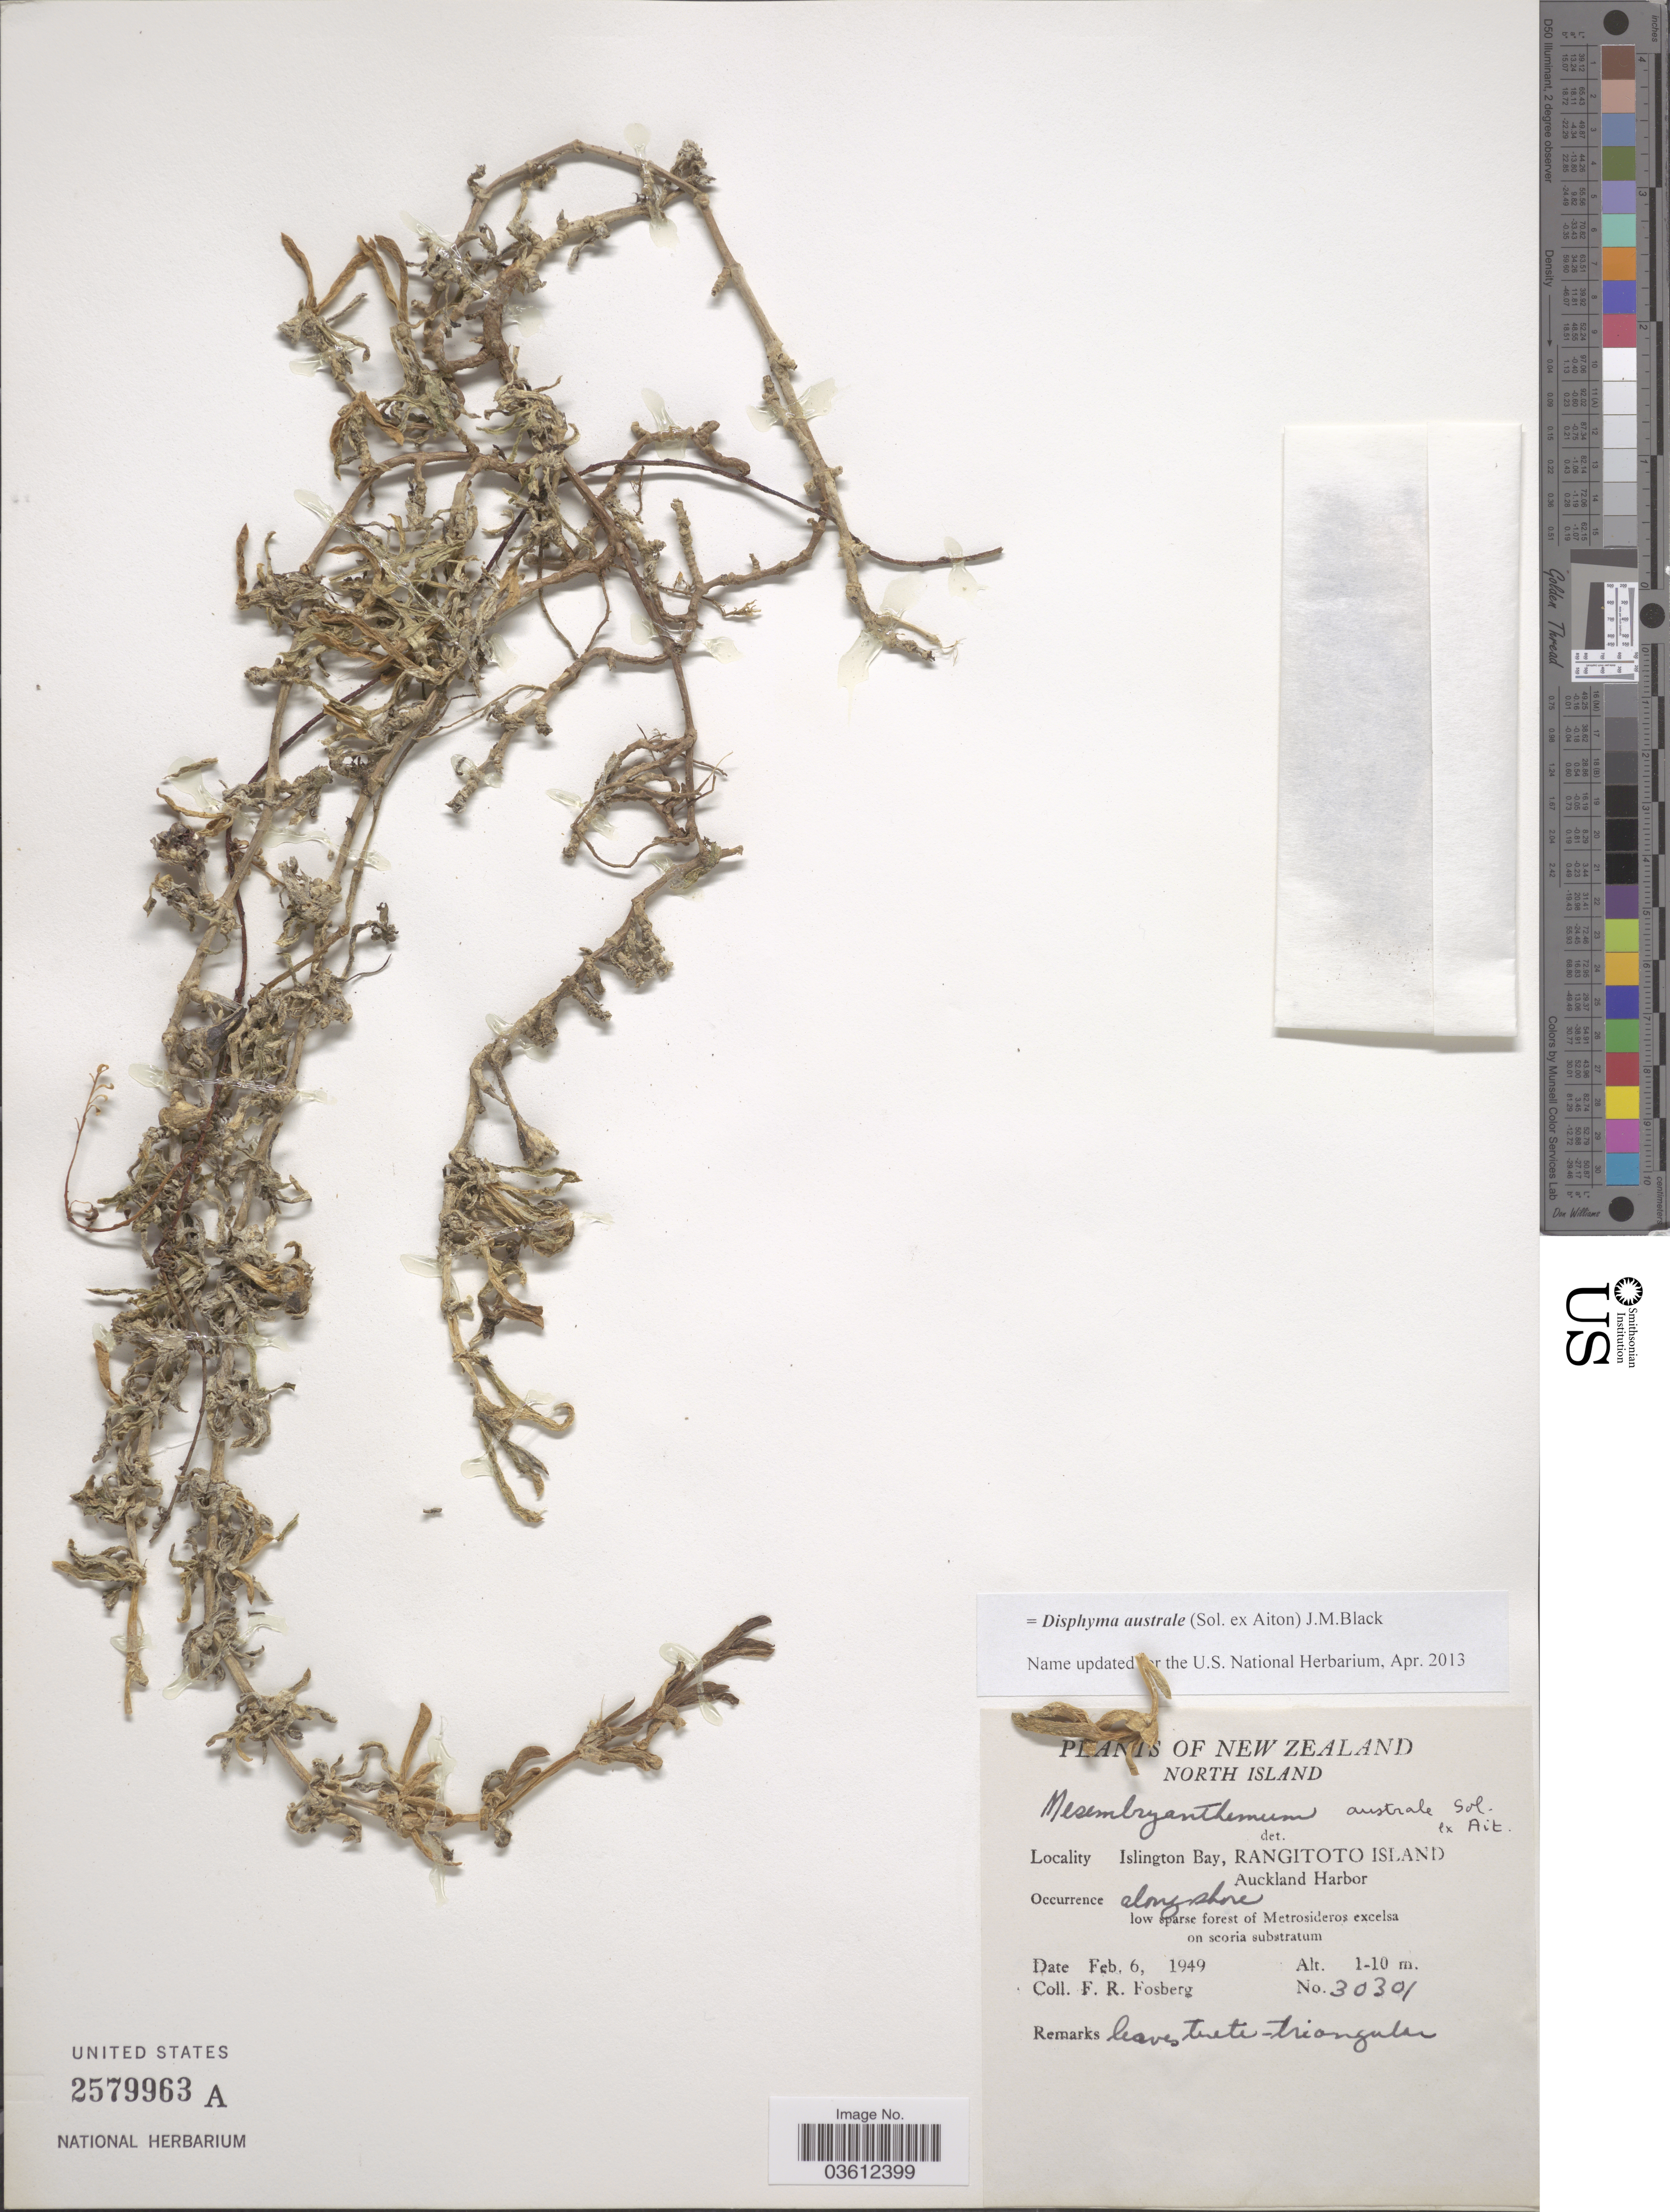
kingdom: Plantae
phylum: Tracheophyta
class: Magnoliopsida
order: Caryophyllales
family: Aizoaceae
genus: Disphyma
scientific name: Disphyma australe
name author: J.M. Black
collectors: F. R. Fosberg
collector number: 30301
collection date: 1949-02-06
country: New Zealand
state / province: Auckland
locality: North Island. Islington Bay, Rangitoto Island. Auckland Harbor.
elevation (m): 1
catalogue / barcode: US 2579963A